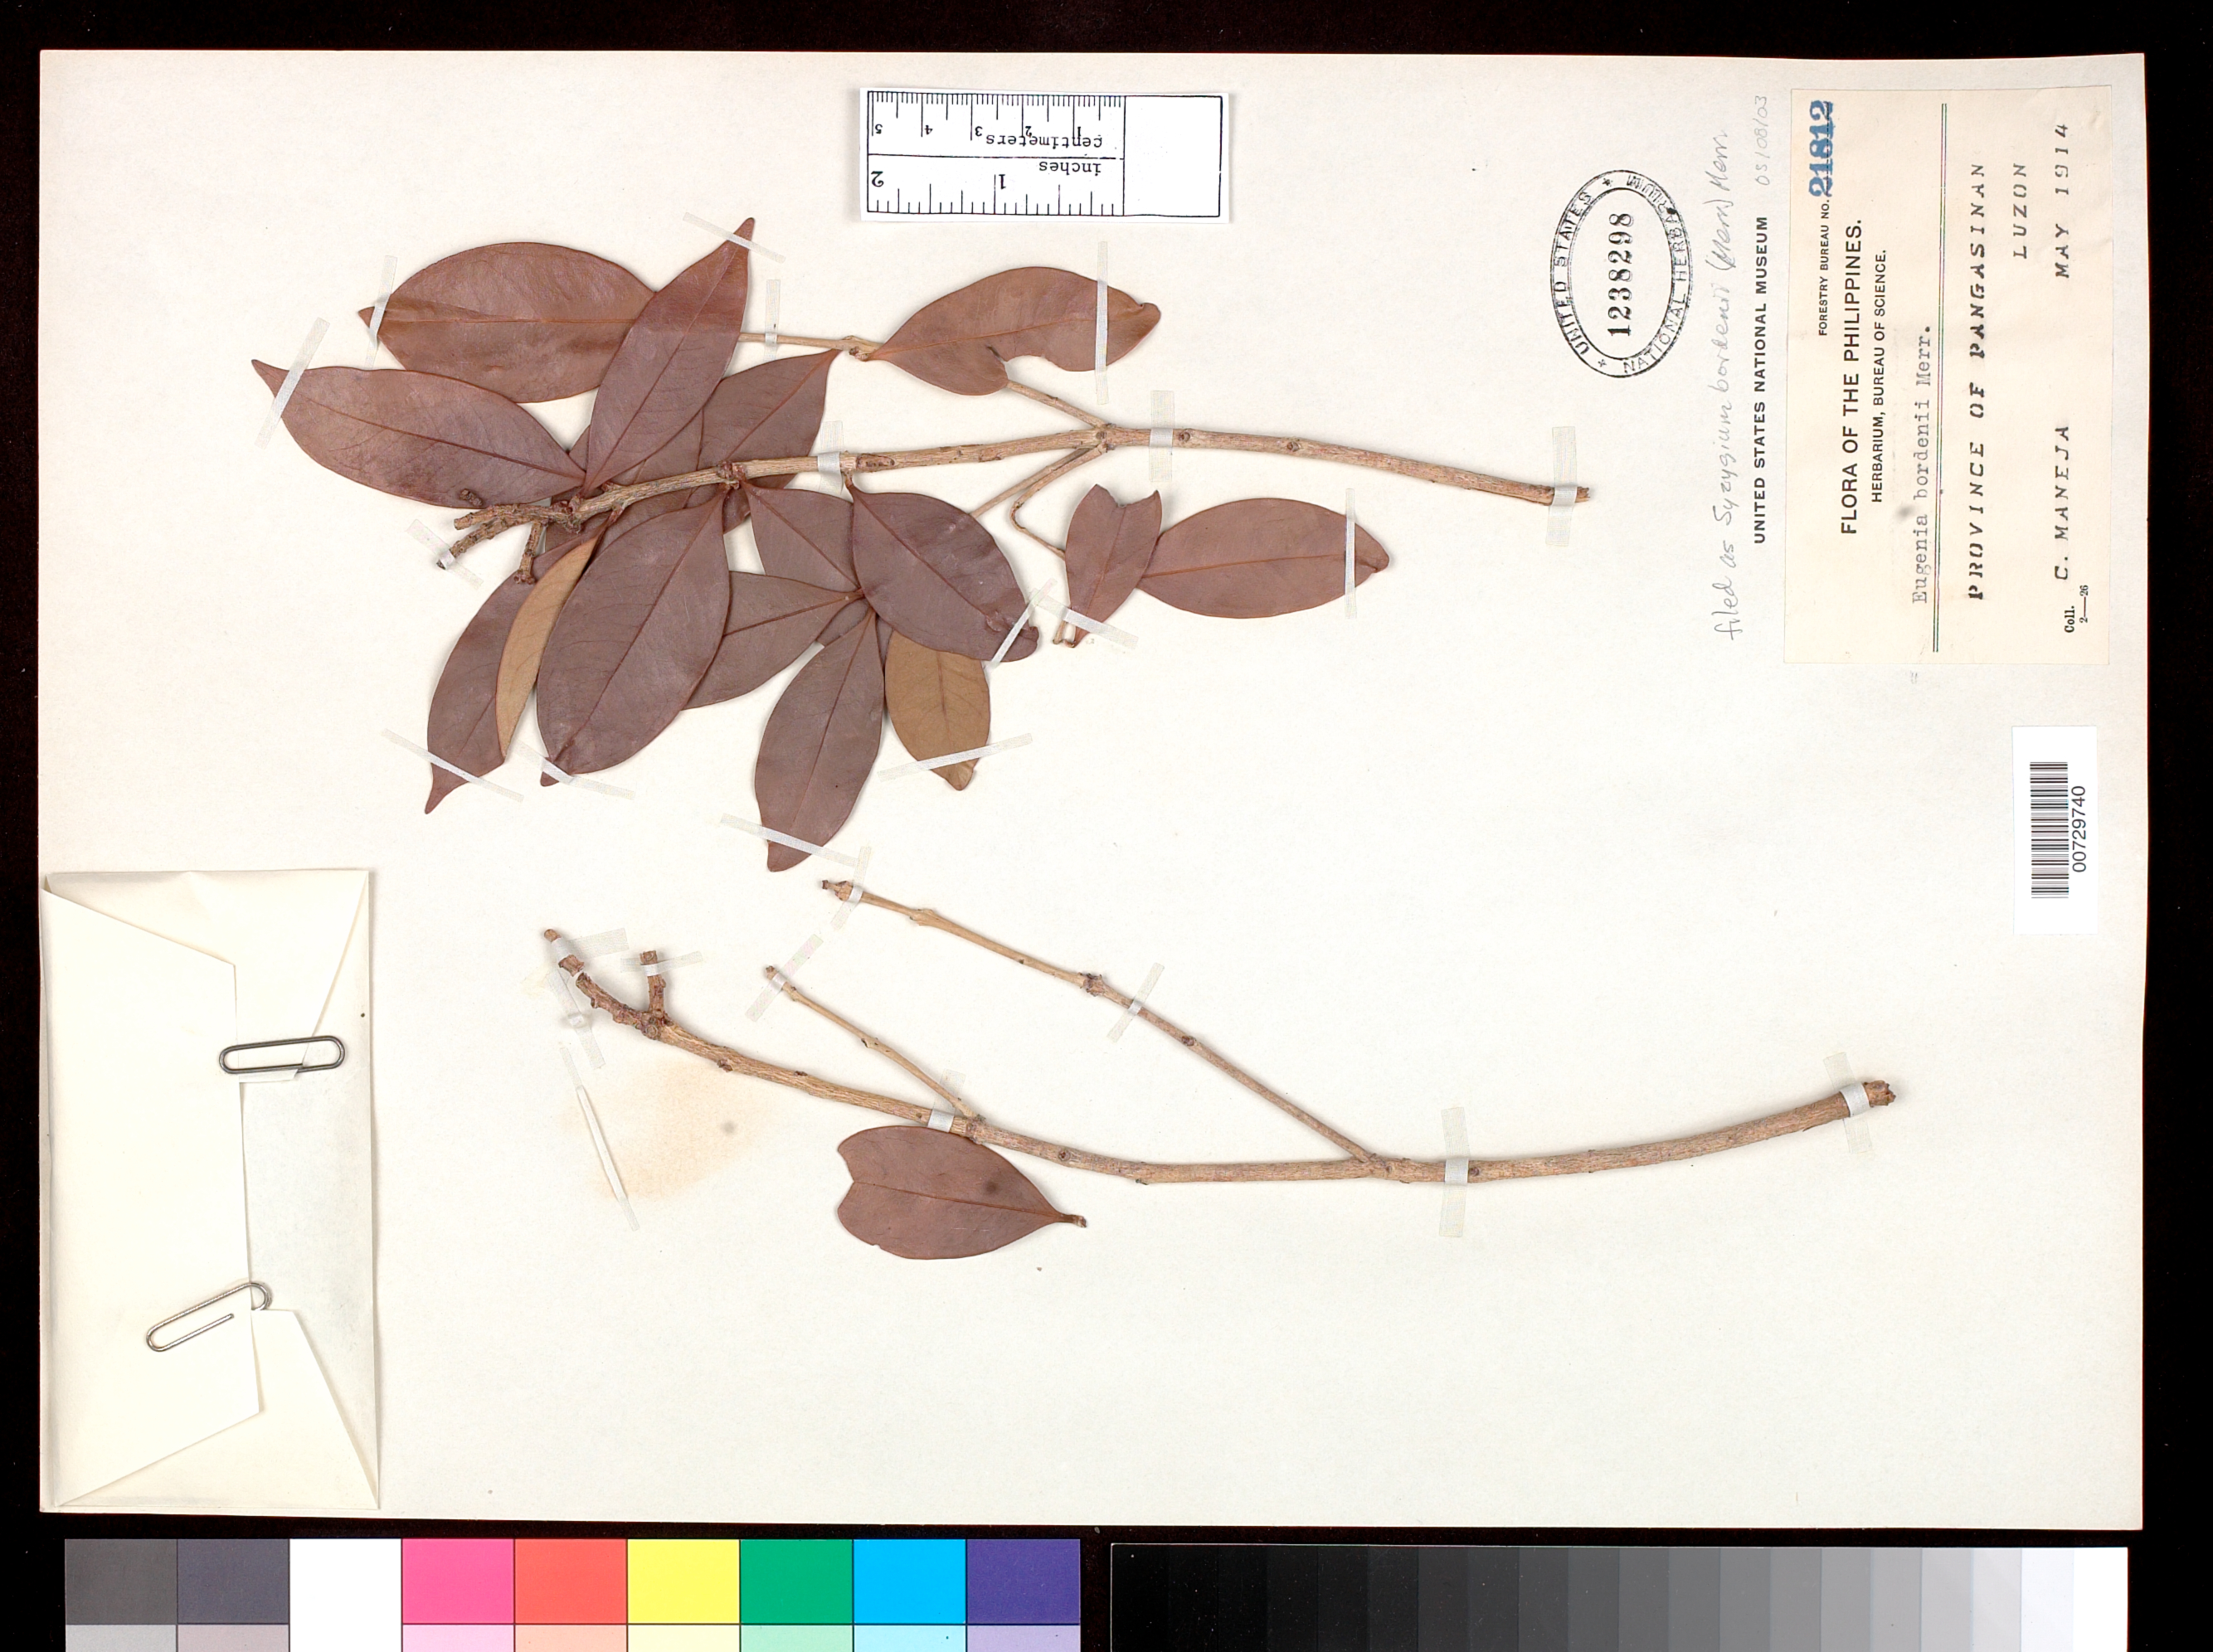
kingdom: Plantae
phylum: Tracheophyta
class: Magnoliopsida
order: Myrtales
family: Myrtaceae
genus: Syzygium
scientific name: Syzygium bordenii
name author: (Merr.) Merr.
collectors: C. Maneja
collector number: For. Bur. 21812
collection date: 1914-05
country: Philippines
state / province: Ilocos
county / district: Pangasinan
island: Luzon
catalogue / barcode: US 21812